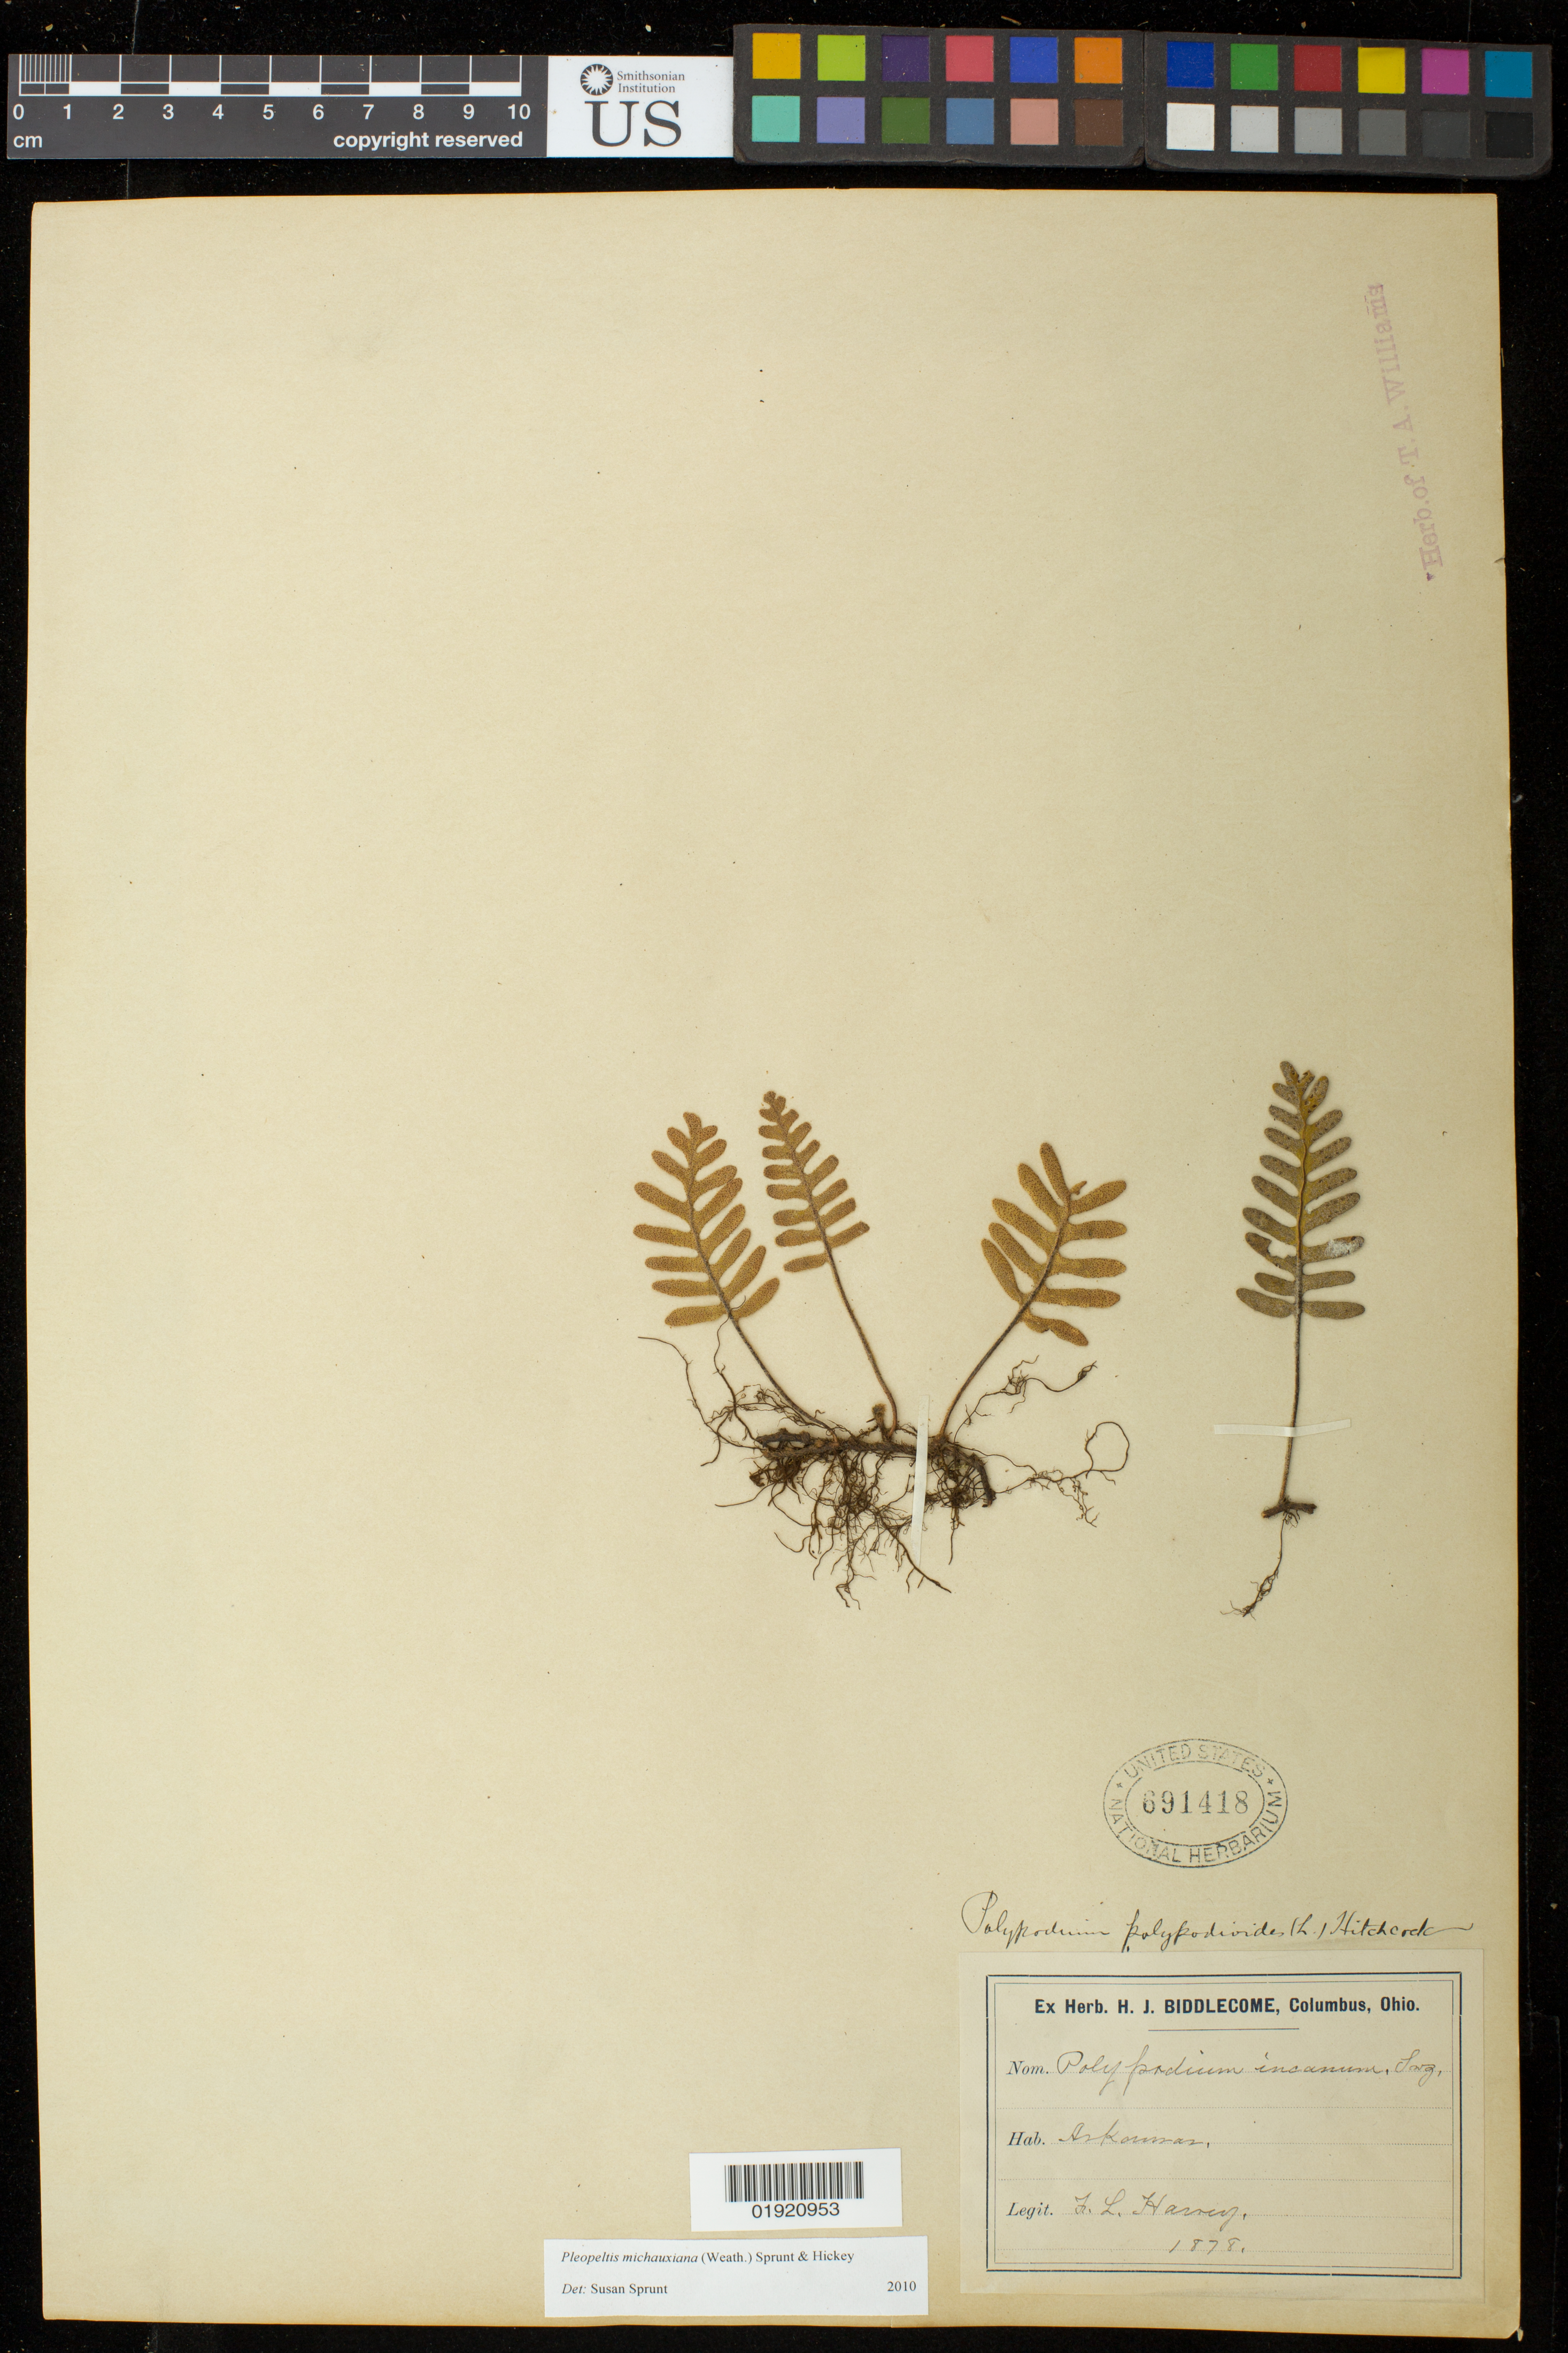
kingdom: Plantae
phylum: Tracheophyta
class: Polypodiopsida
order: Polypodiales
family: Polypodiaceae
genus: Pleopeltis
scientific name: Pleopeltis michauxiana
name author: (Weath.) Hickey & Sprunt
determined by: Sprunt, S. V.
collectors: F. L. Harvey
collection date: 1878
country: United States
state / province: Arkansas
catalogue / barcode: US 691418